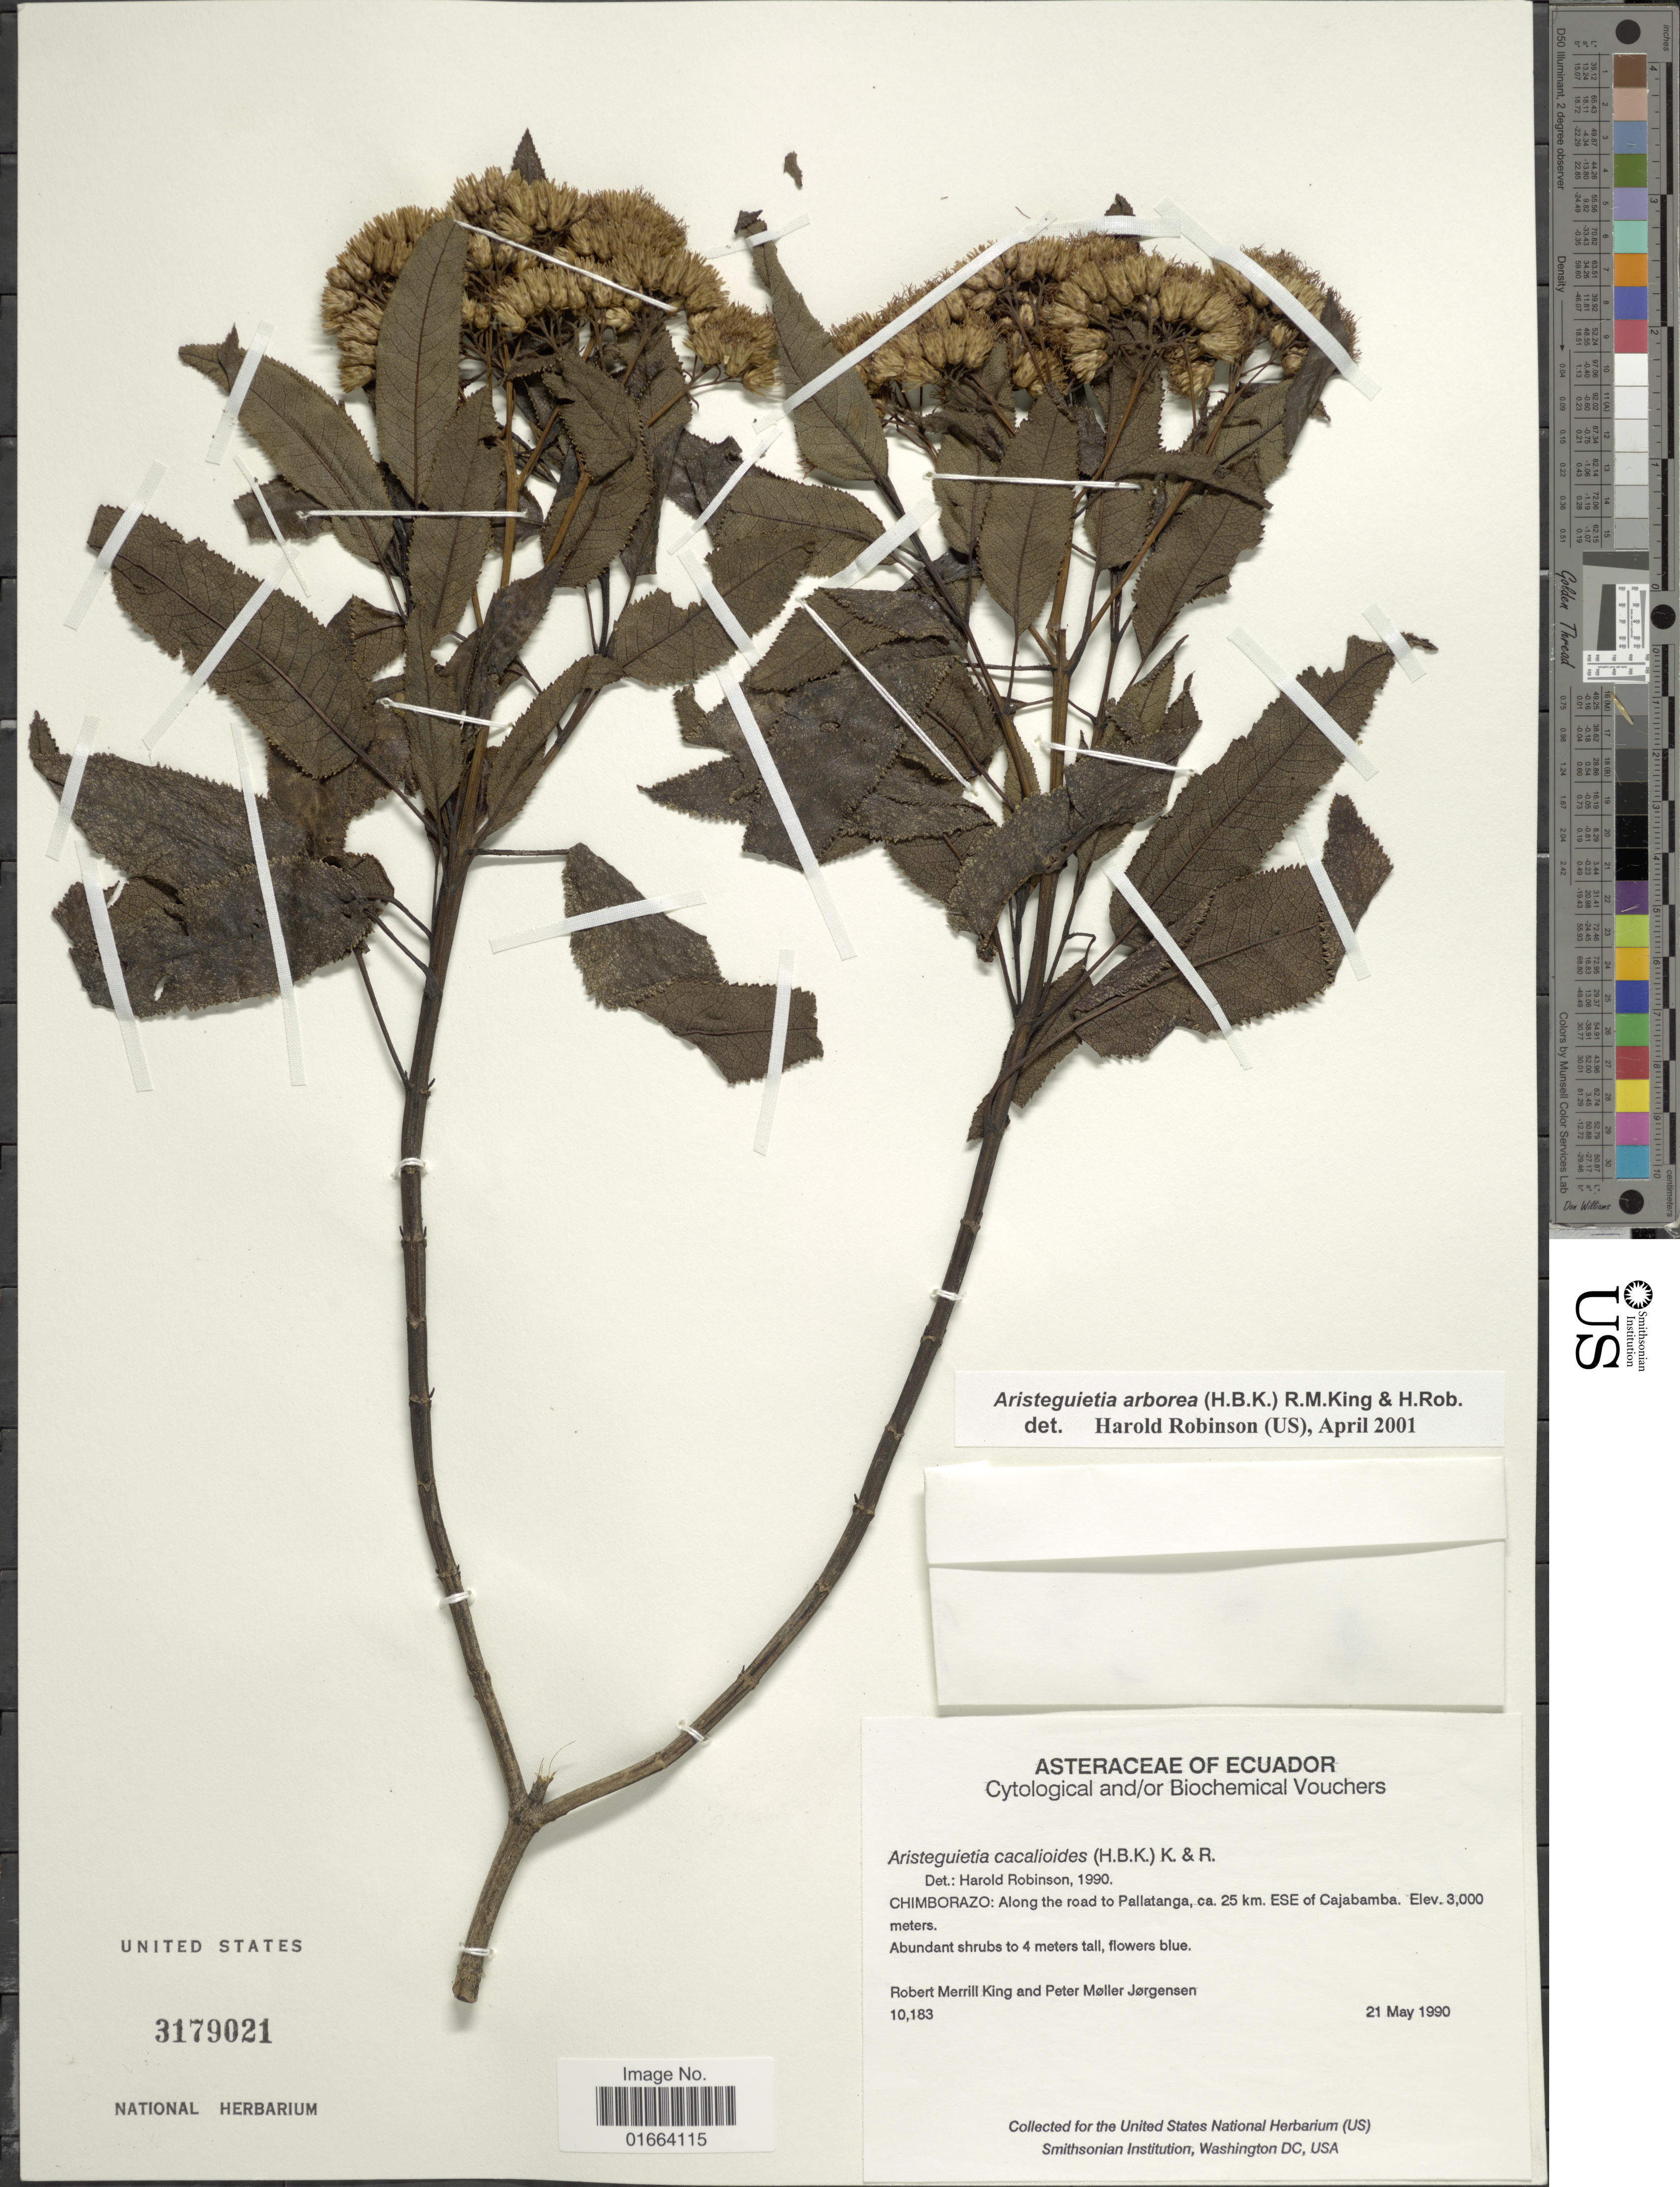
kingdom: Plantae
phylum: Tracheophyta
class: Magnoliopsida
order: Asterales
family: Asteraceae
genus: Aristeguietia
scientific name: Aristeguietia arborea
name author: (Kunth) R.M. King & H. Rob.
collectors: R. M. King & P. M. Jørgensen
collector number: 10183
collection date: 1990-05-21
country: Ecuador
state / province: Chimborazo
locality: Along the road to Pallatanga, ca. 25 km. ESE of Cajabamba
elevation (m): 3000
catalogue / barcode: US 3179021